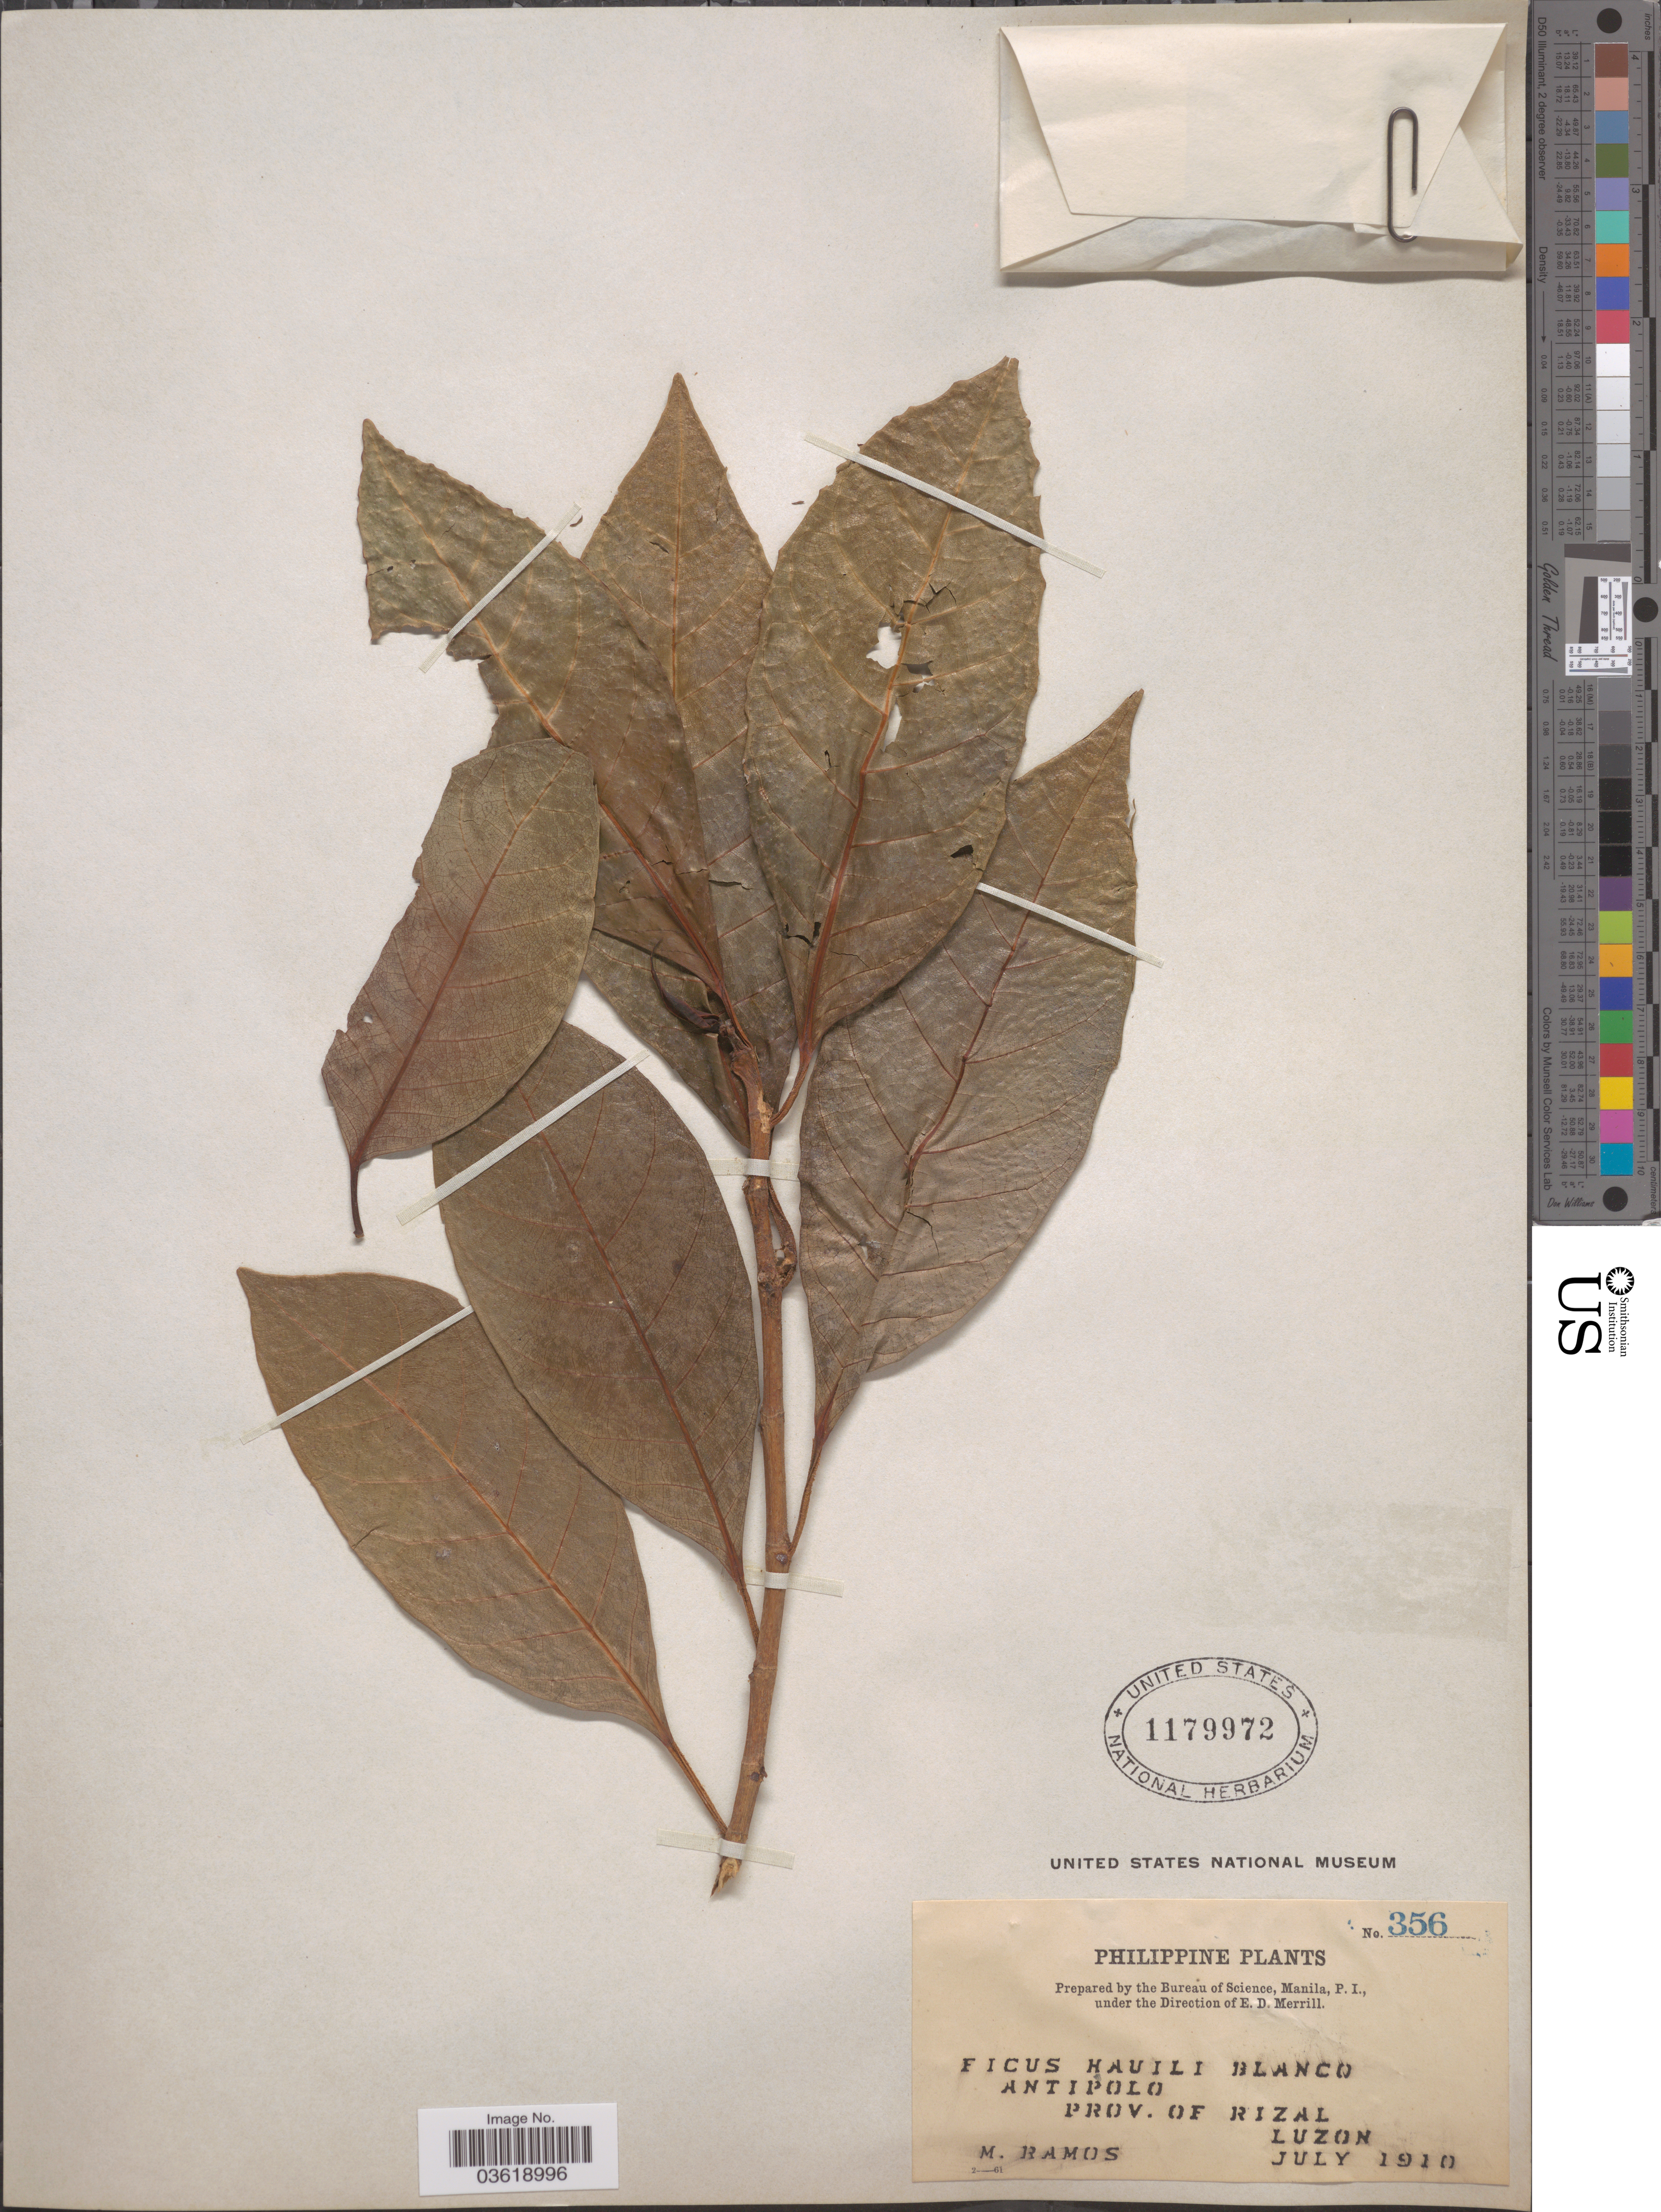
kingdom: Plantae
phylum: Tracheophyta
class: Magnoliopsida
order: Rosales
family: Moraceae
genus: Ficus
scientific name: Ficus hauili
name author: Blanco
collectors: M. Ramos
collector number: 356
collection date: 1910-07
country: Philippines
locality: Antipolo. Prov. of Rizal. Luzon.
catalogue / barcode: US 1179972